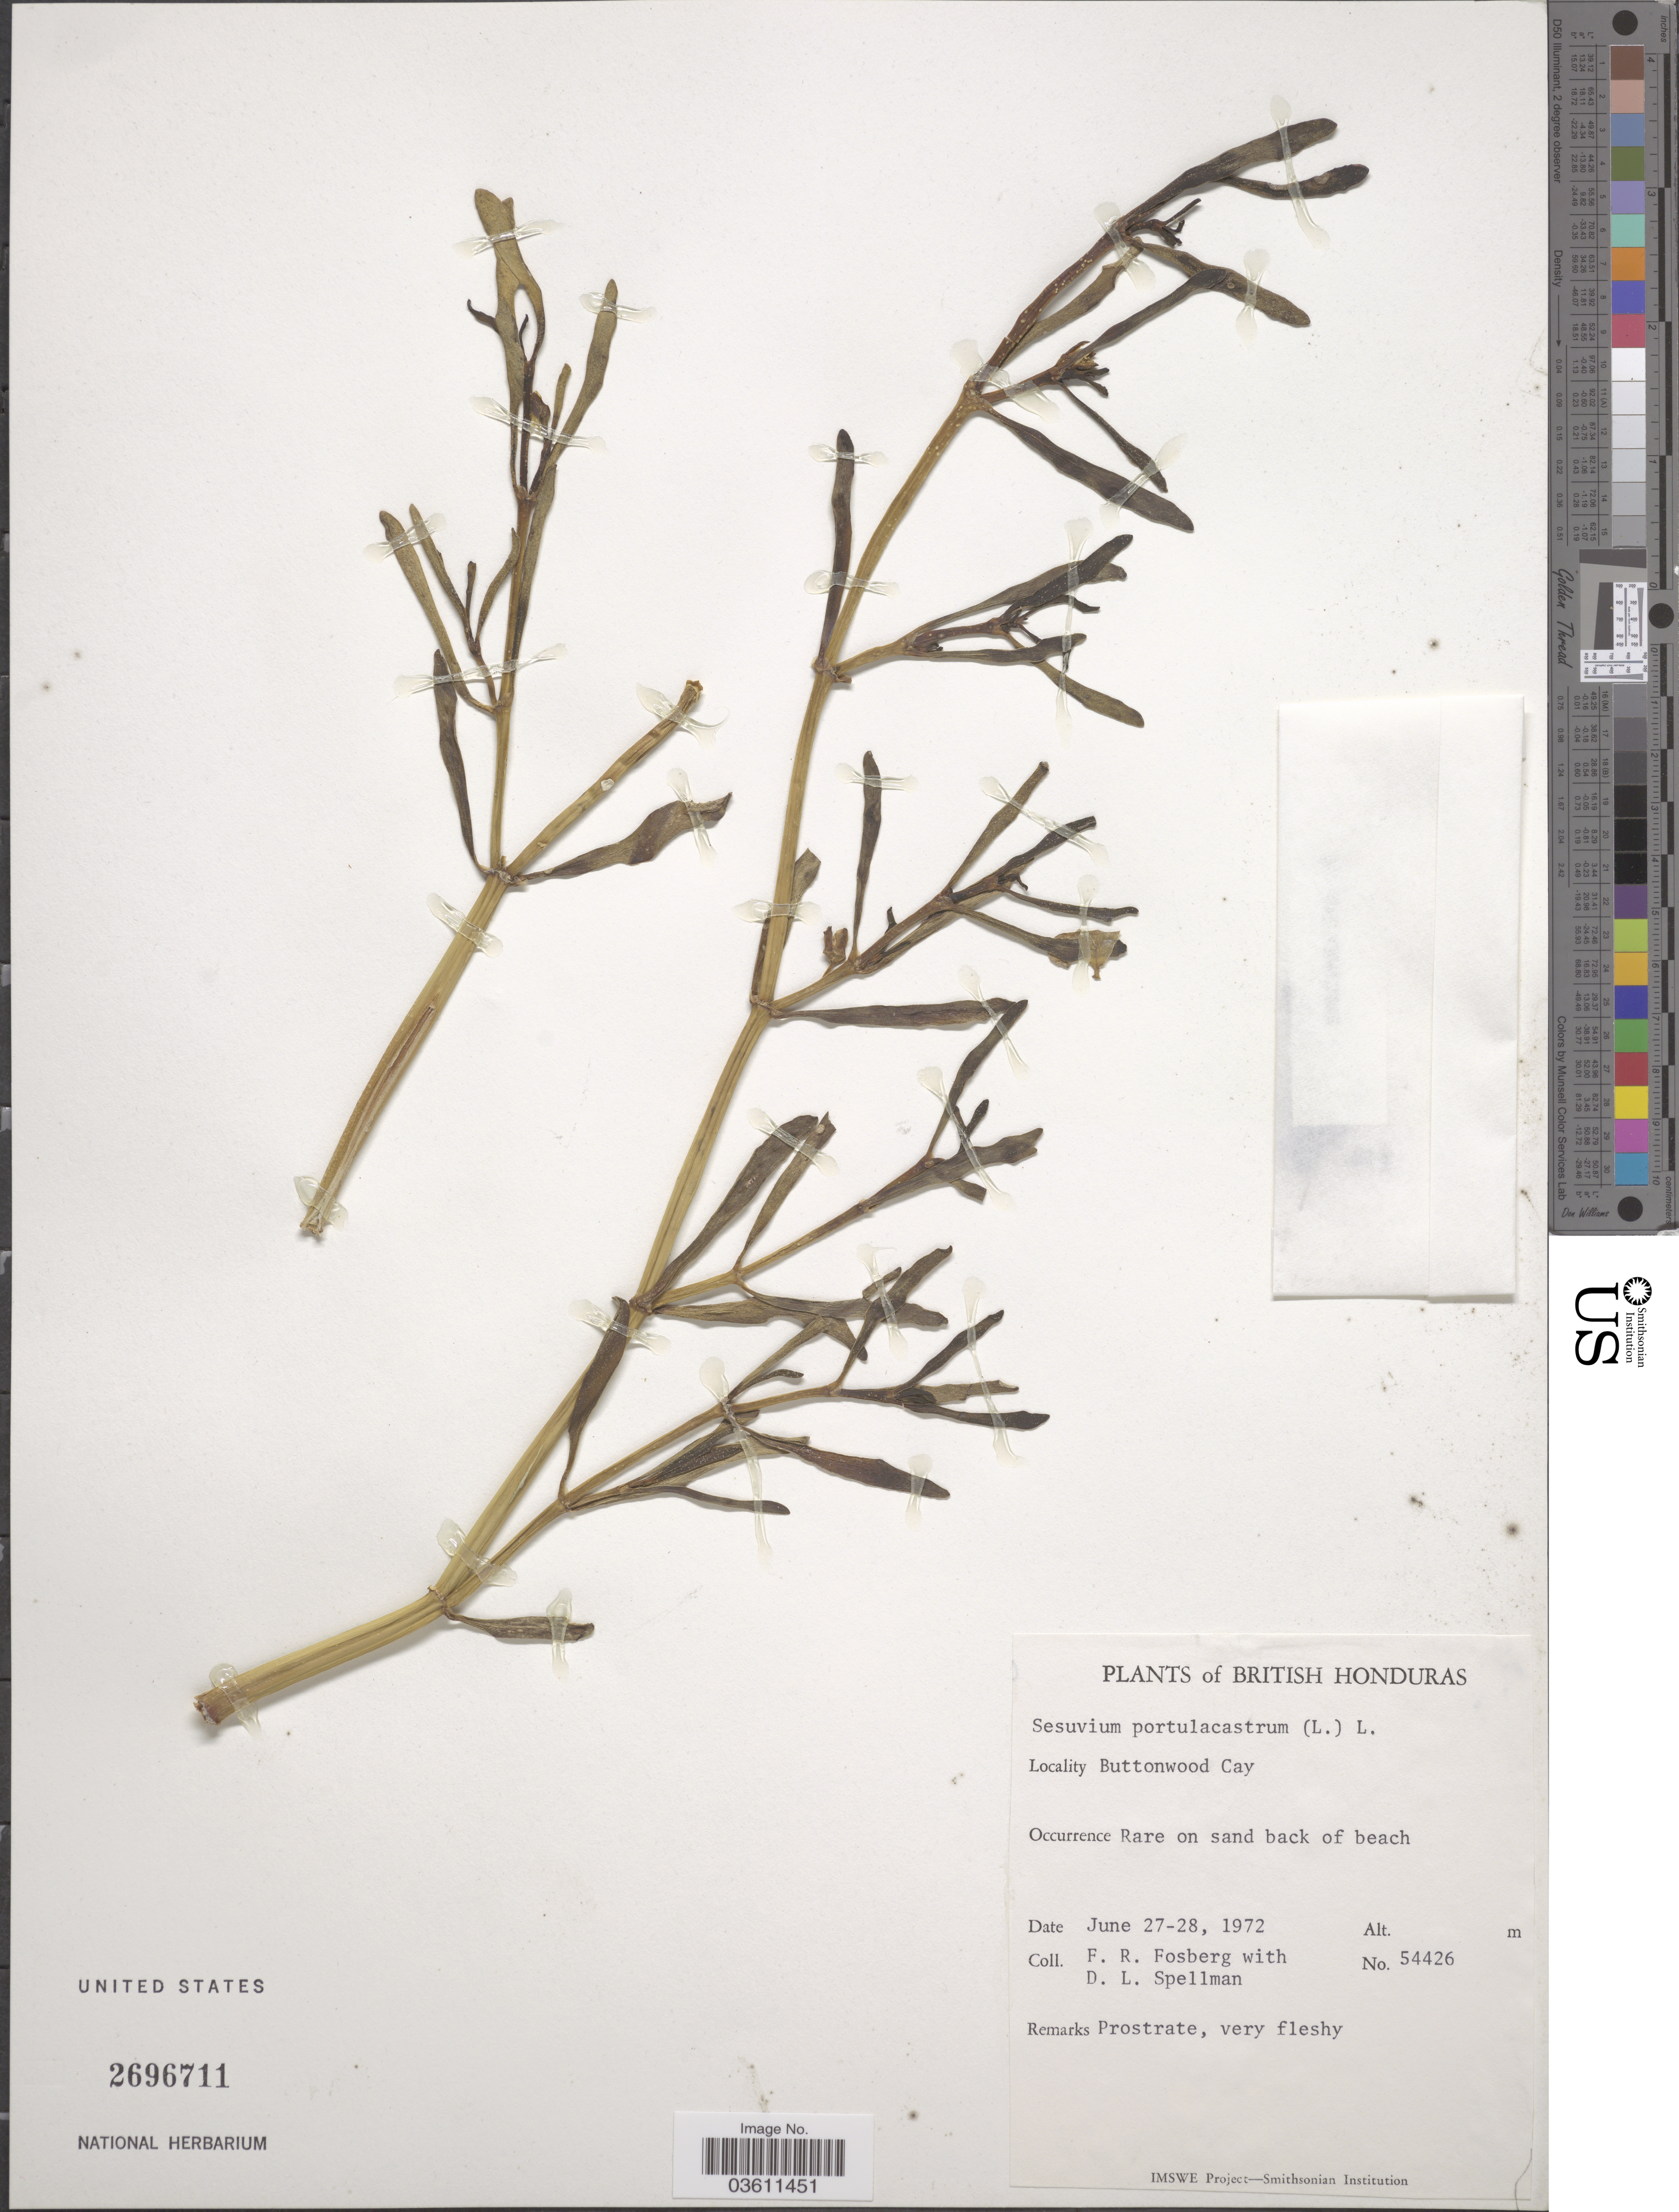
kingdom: Plantae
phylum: Tracheophyta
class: Magnoliopsida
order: Caryophyllales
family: Aizoaceae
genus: Sesuvium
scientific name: Sesuvium portulacastrum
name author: (L.) L.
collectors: F. R. Fosberg & D. L. Spellman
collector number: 54426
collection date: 1972-06-27/1972-06-28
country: Belize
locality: British Honduras. Buttonwood Cay.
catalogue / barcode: US 2696711